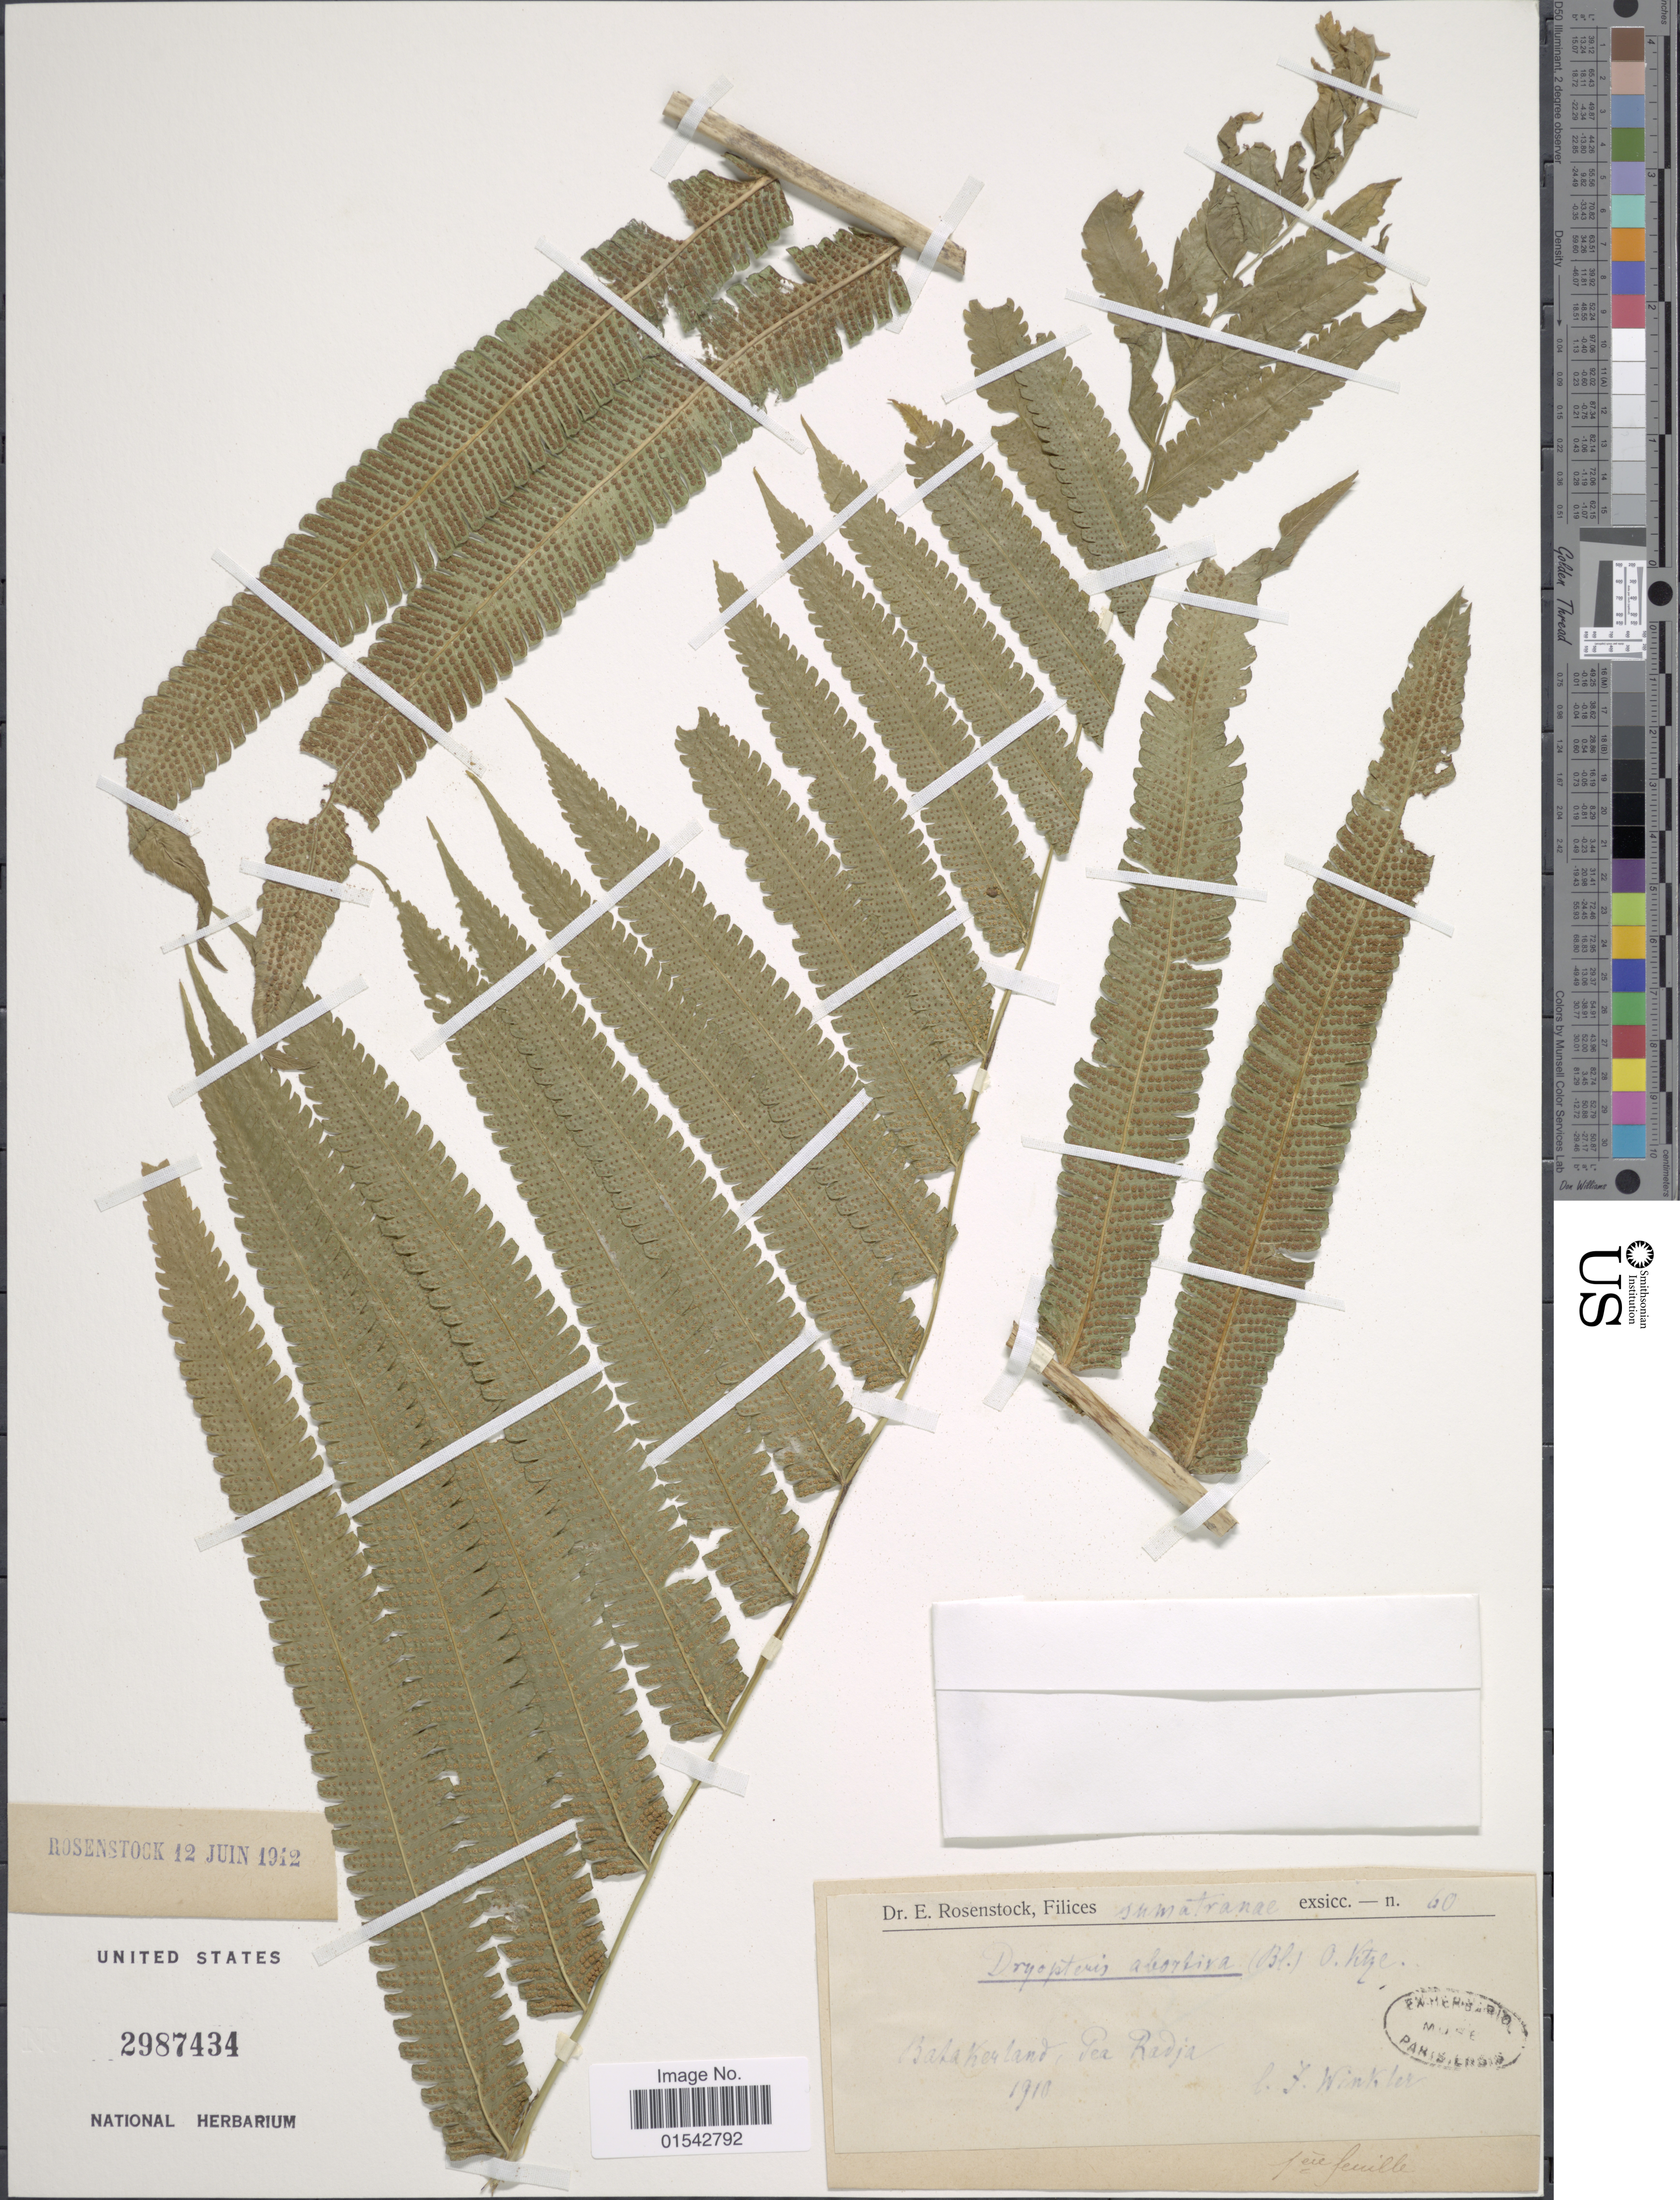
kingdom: Plantae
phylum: Tracheophyta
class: Polypodiopsida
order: Polypodiales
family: Thelypteridaceae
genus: Cyclosorus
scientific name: Cyclosorus sp.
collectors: F. Winkler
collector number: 60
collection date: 1910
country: Indonesia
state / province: Sumatra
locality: Sumatranae, Bakakeyland, Pea Radja [interpreted]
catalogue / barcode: US 2987434